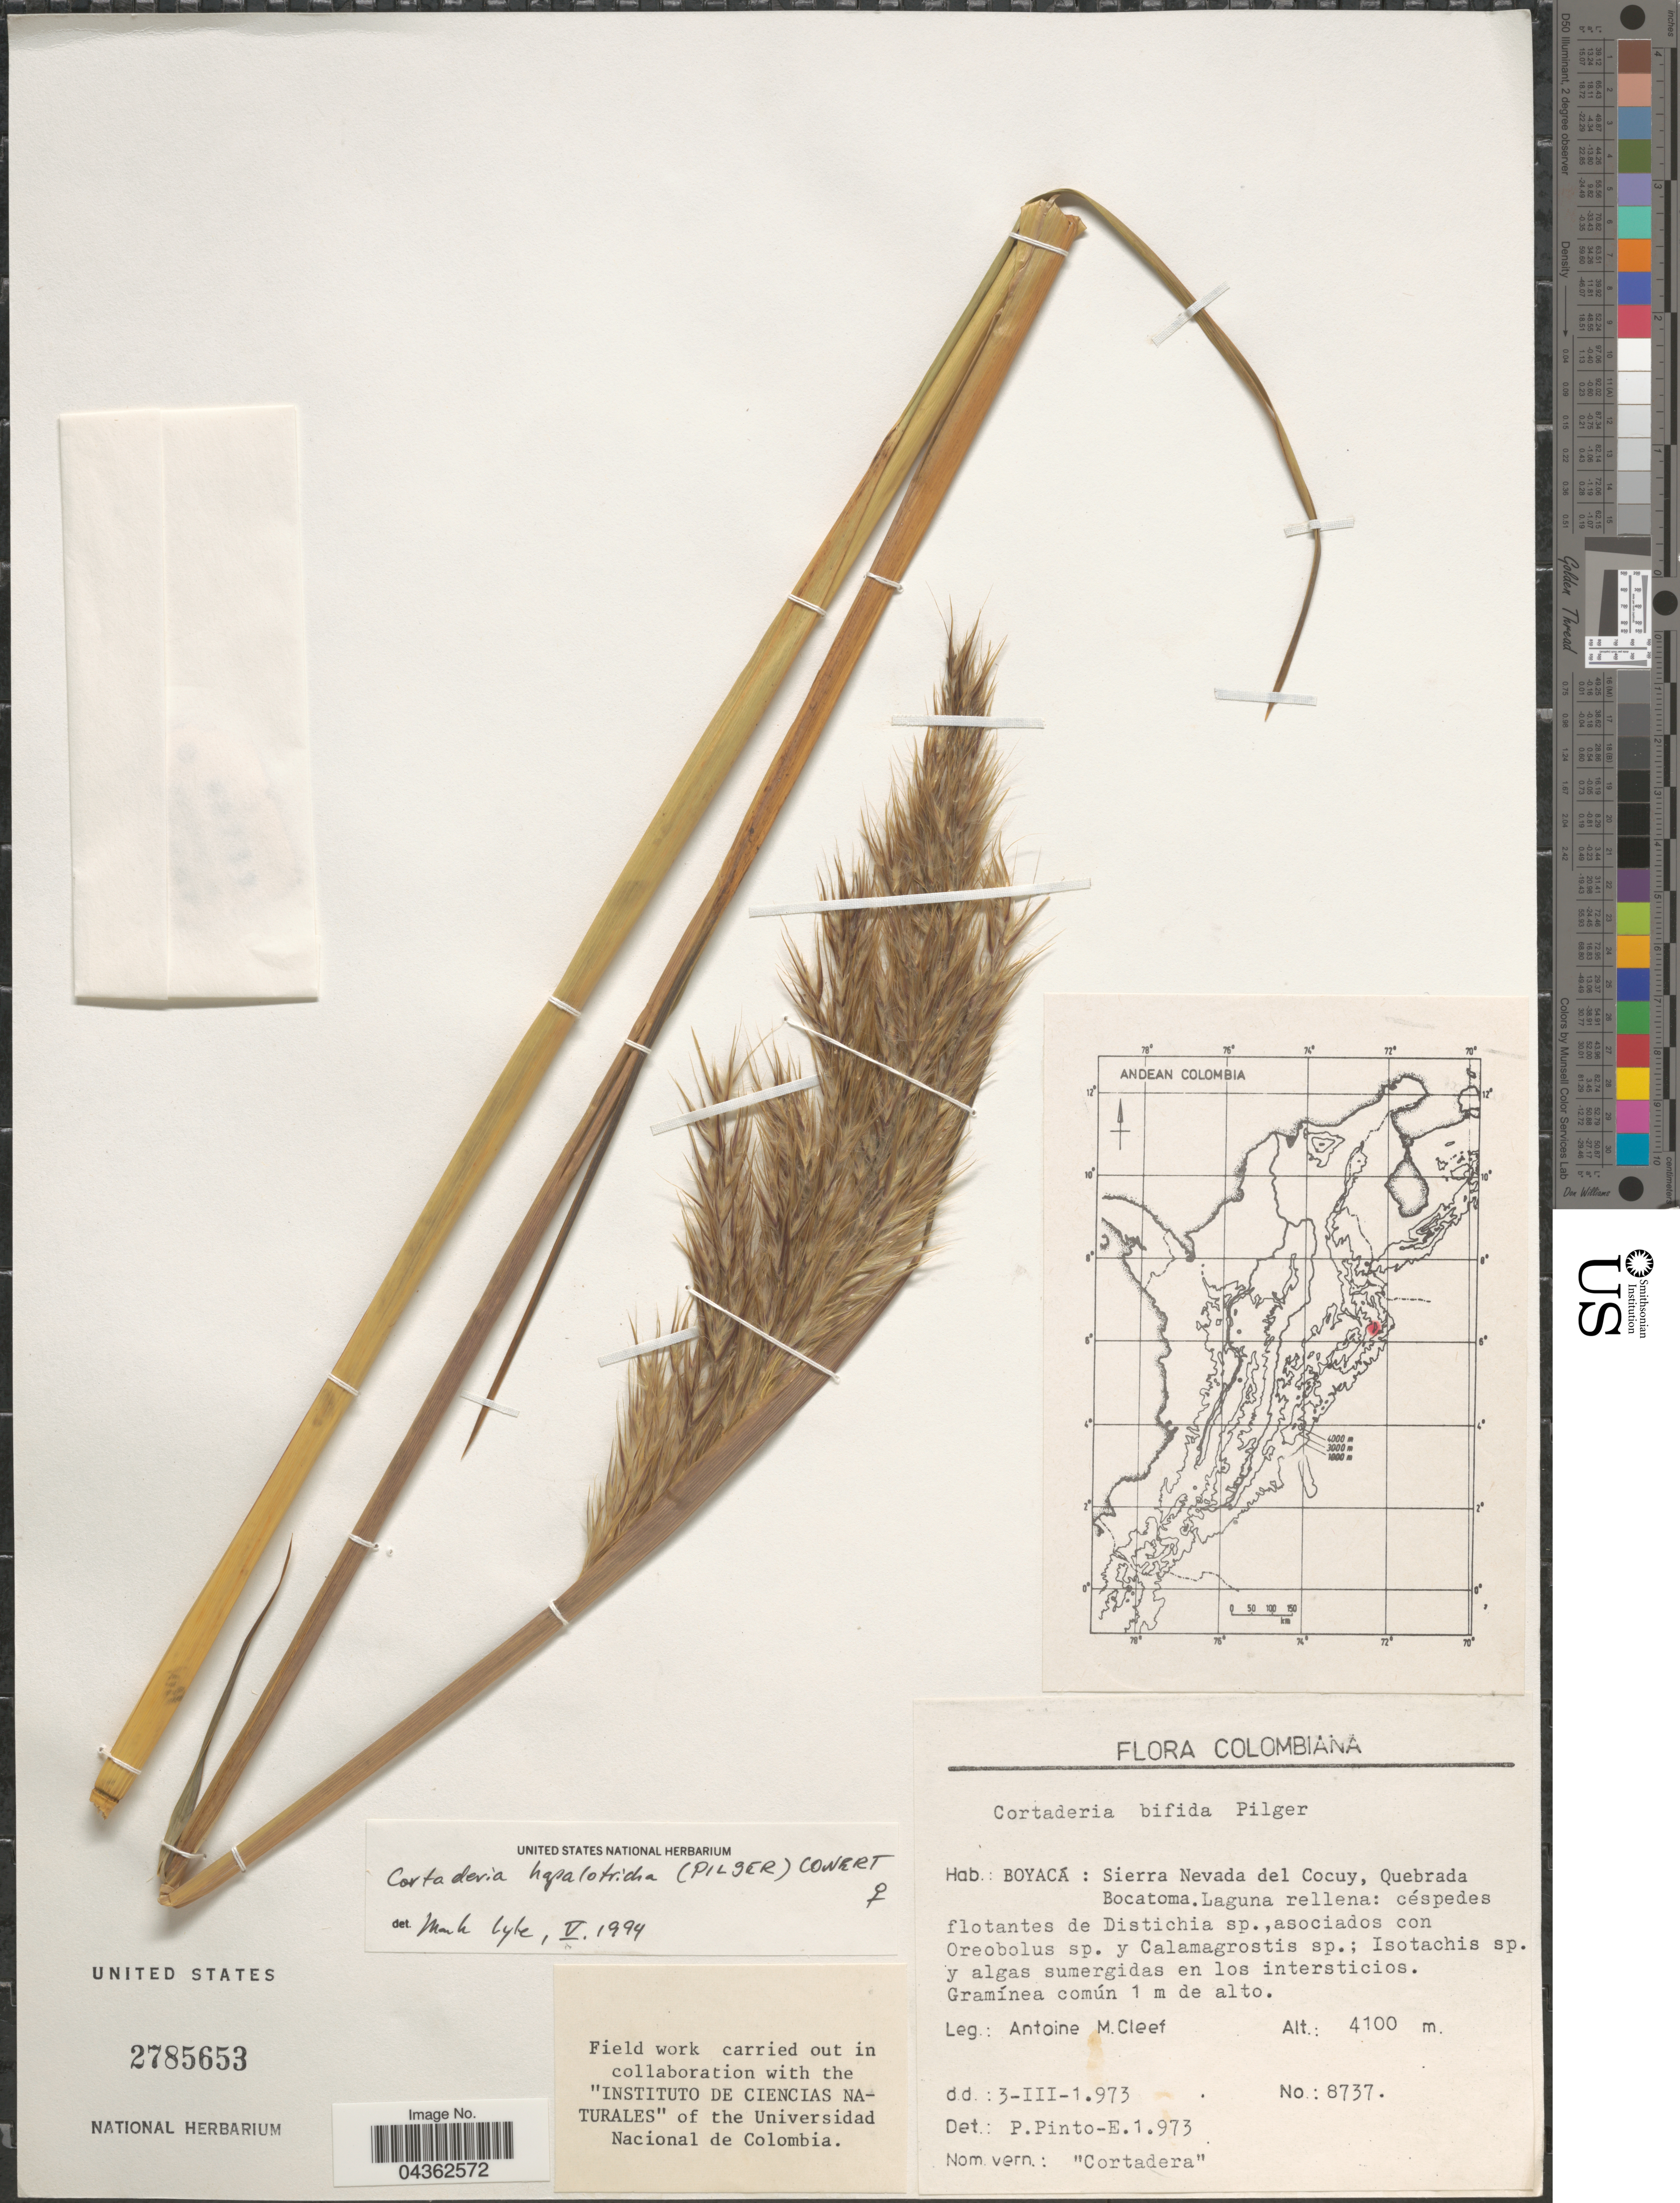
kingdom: Plantae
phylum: Tracheophyta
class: Liliopsida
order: Poales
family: Poaceae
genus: Cortaderia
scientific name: Cortaderia hapalotricha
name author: (Pilg.) Conert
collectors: A. M. Cleef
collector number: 8737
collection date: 1973-03-03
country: Colombia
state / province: Boyacá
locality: Sierra Nevada del Cocuy, Quebrada Bocatoma. Laguna rellena.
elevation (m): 4100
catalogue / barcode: US 2785653